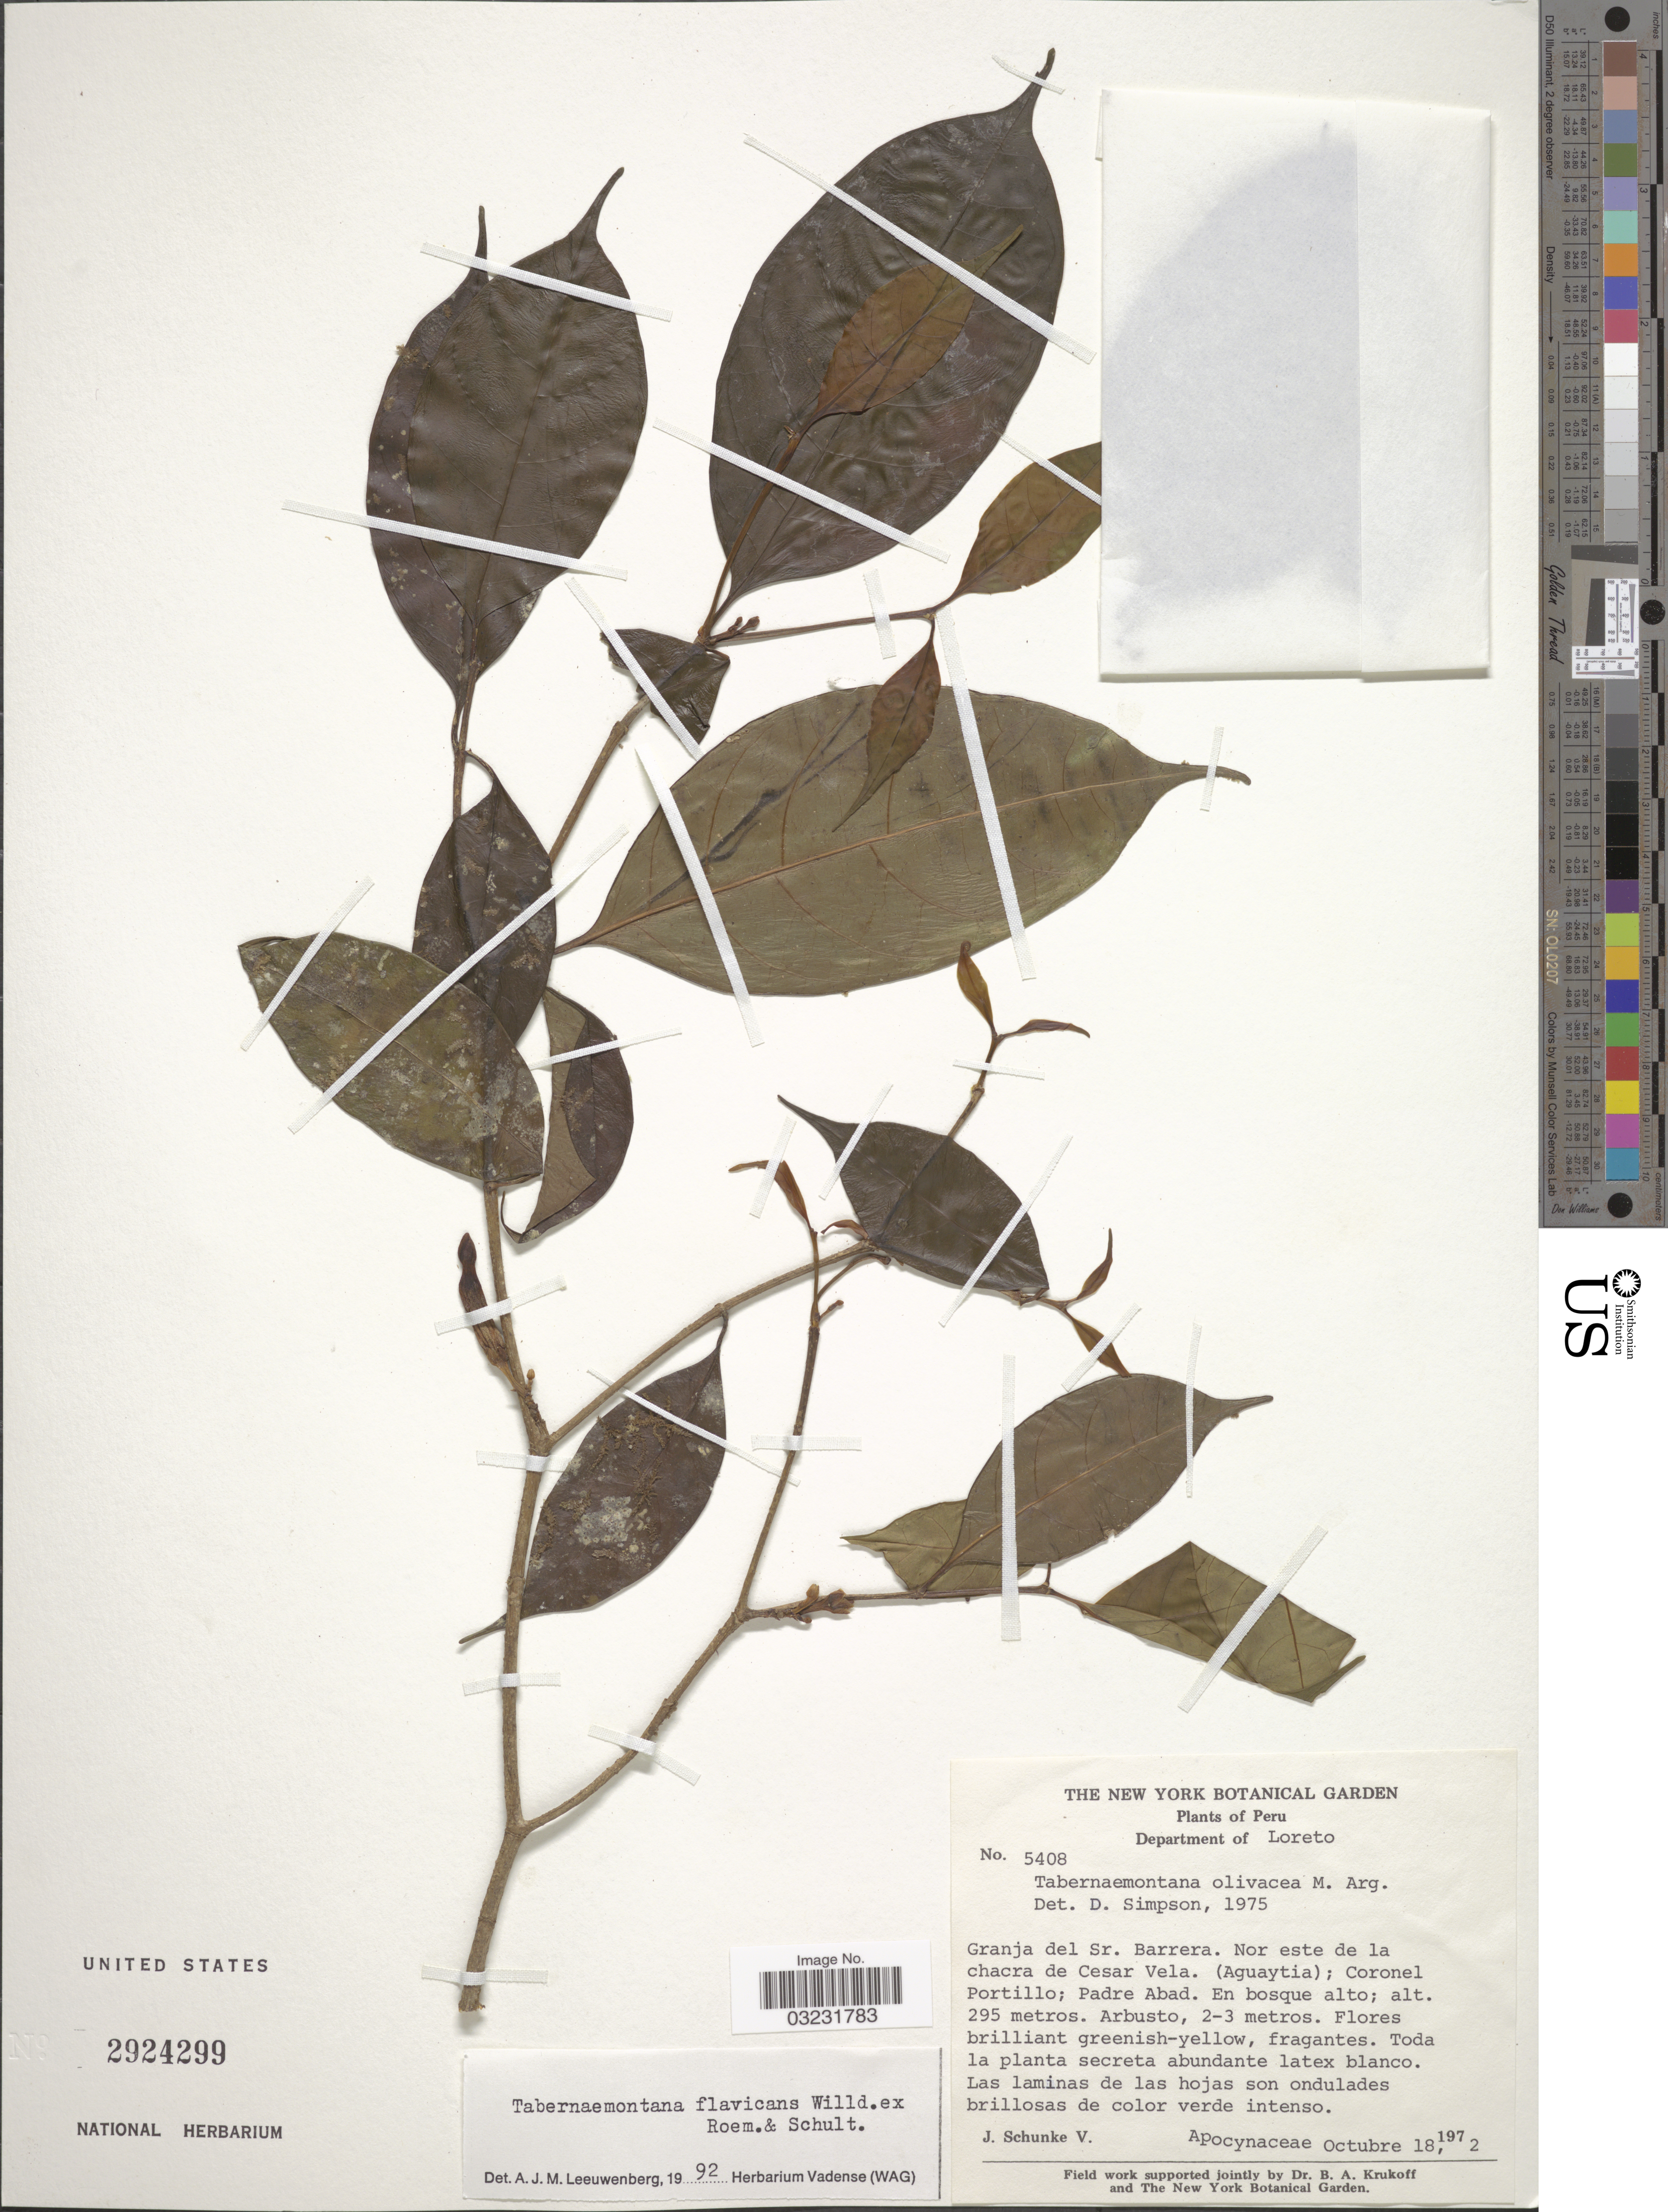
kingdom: Plantae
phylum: Tracheophyta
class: Magnoliopsida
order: Gentianales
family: Apocynaceae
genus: Tabernaemontana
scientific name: Tabernaemontana flavicans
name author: Willd. ex Roem. & Schult.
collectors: J. Schunke Vigo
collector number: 5408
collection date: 1972-10-18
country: Peru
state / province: Loreto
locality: Department of Loreto. Granja del Sr. Barrera. Nor este de la chacra de Cesar Vela. (Aguaytia); Coronel Portillo; Padre Abad.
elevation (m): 295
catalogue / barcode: US 2924299